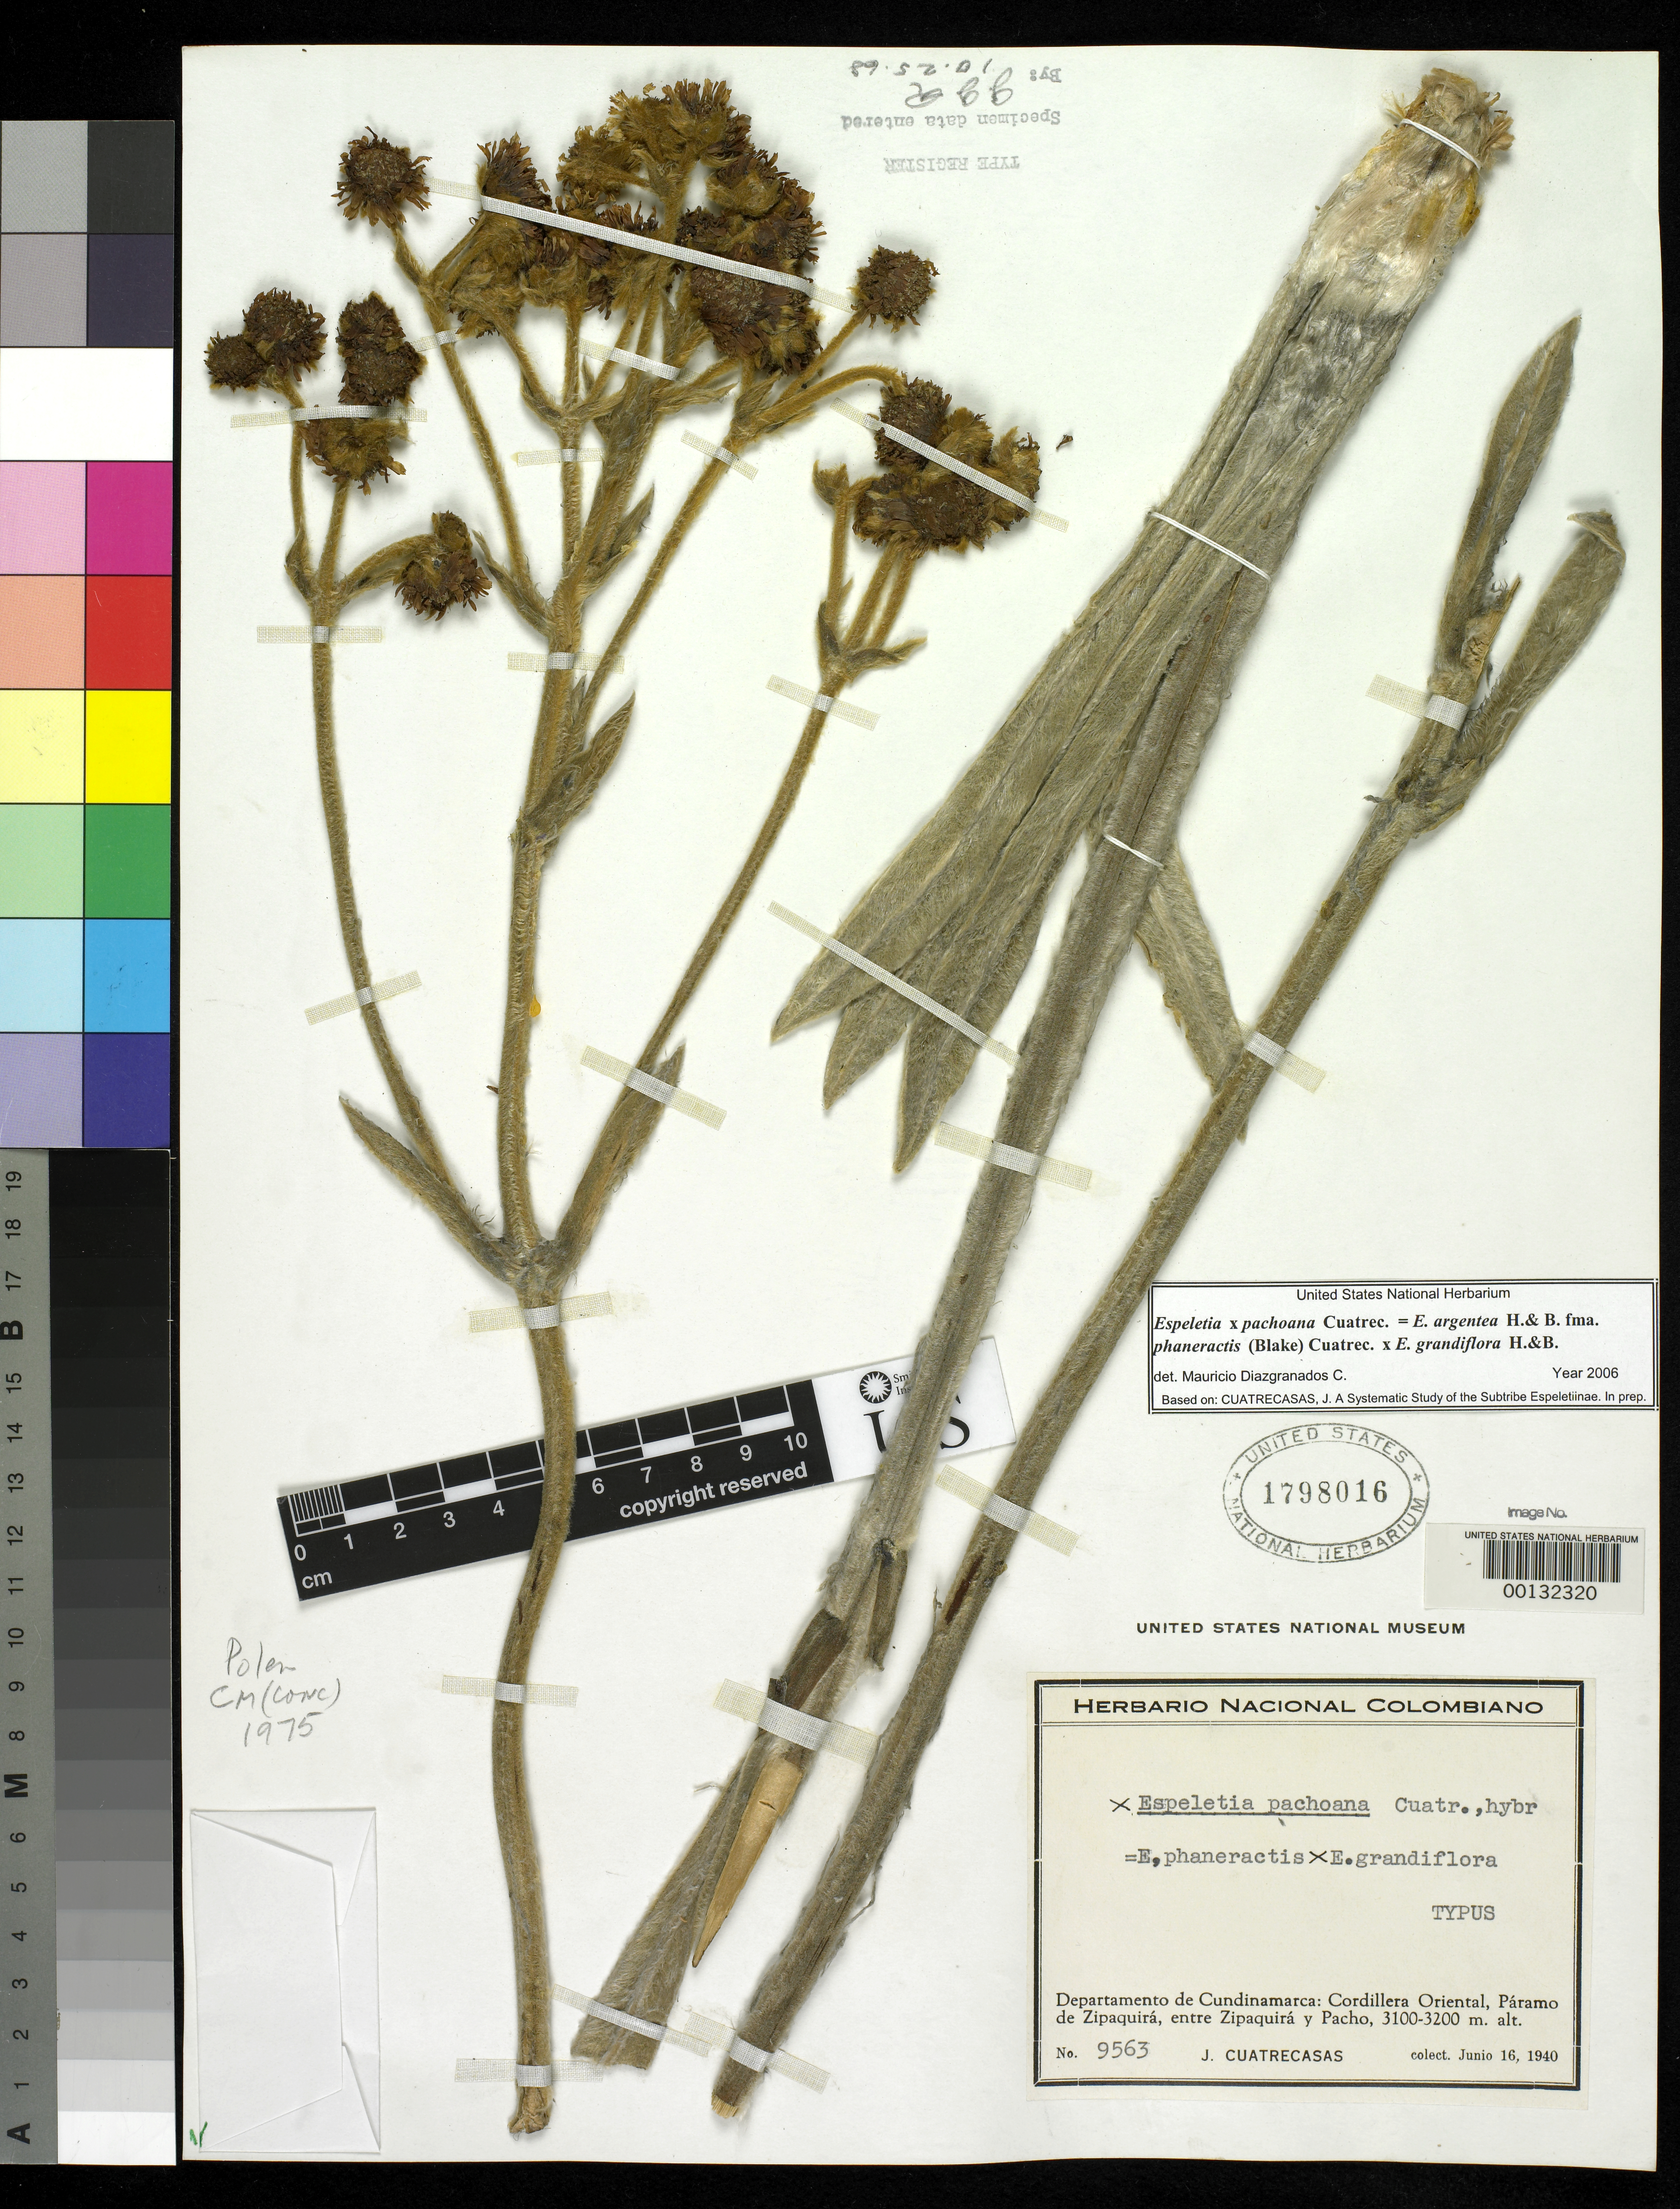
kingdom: Plantae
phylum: Tracheophyta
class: Magnoliopsida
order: Asterales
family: Asteraceae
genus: Espeletia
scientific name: Espeletia x pachoana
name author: Cuatrec.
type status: Isotype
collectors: J. Cuatrecasas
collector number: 9563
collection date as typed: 16 Jun 1940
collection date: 1940-06-16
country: Colombia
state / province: Cundinamarca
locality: Cordillera Oriental, Páramo de Zipaquira, entre Zipaquira & Pacho.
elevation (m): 3100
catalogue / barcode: US 1798017